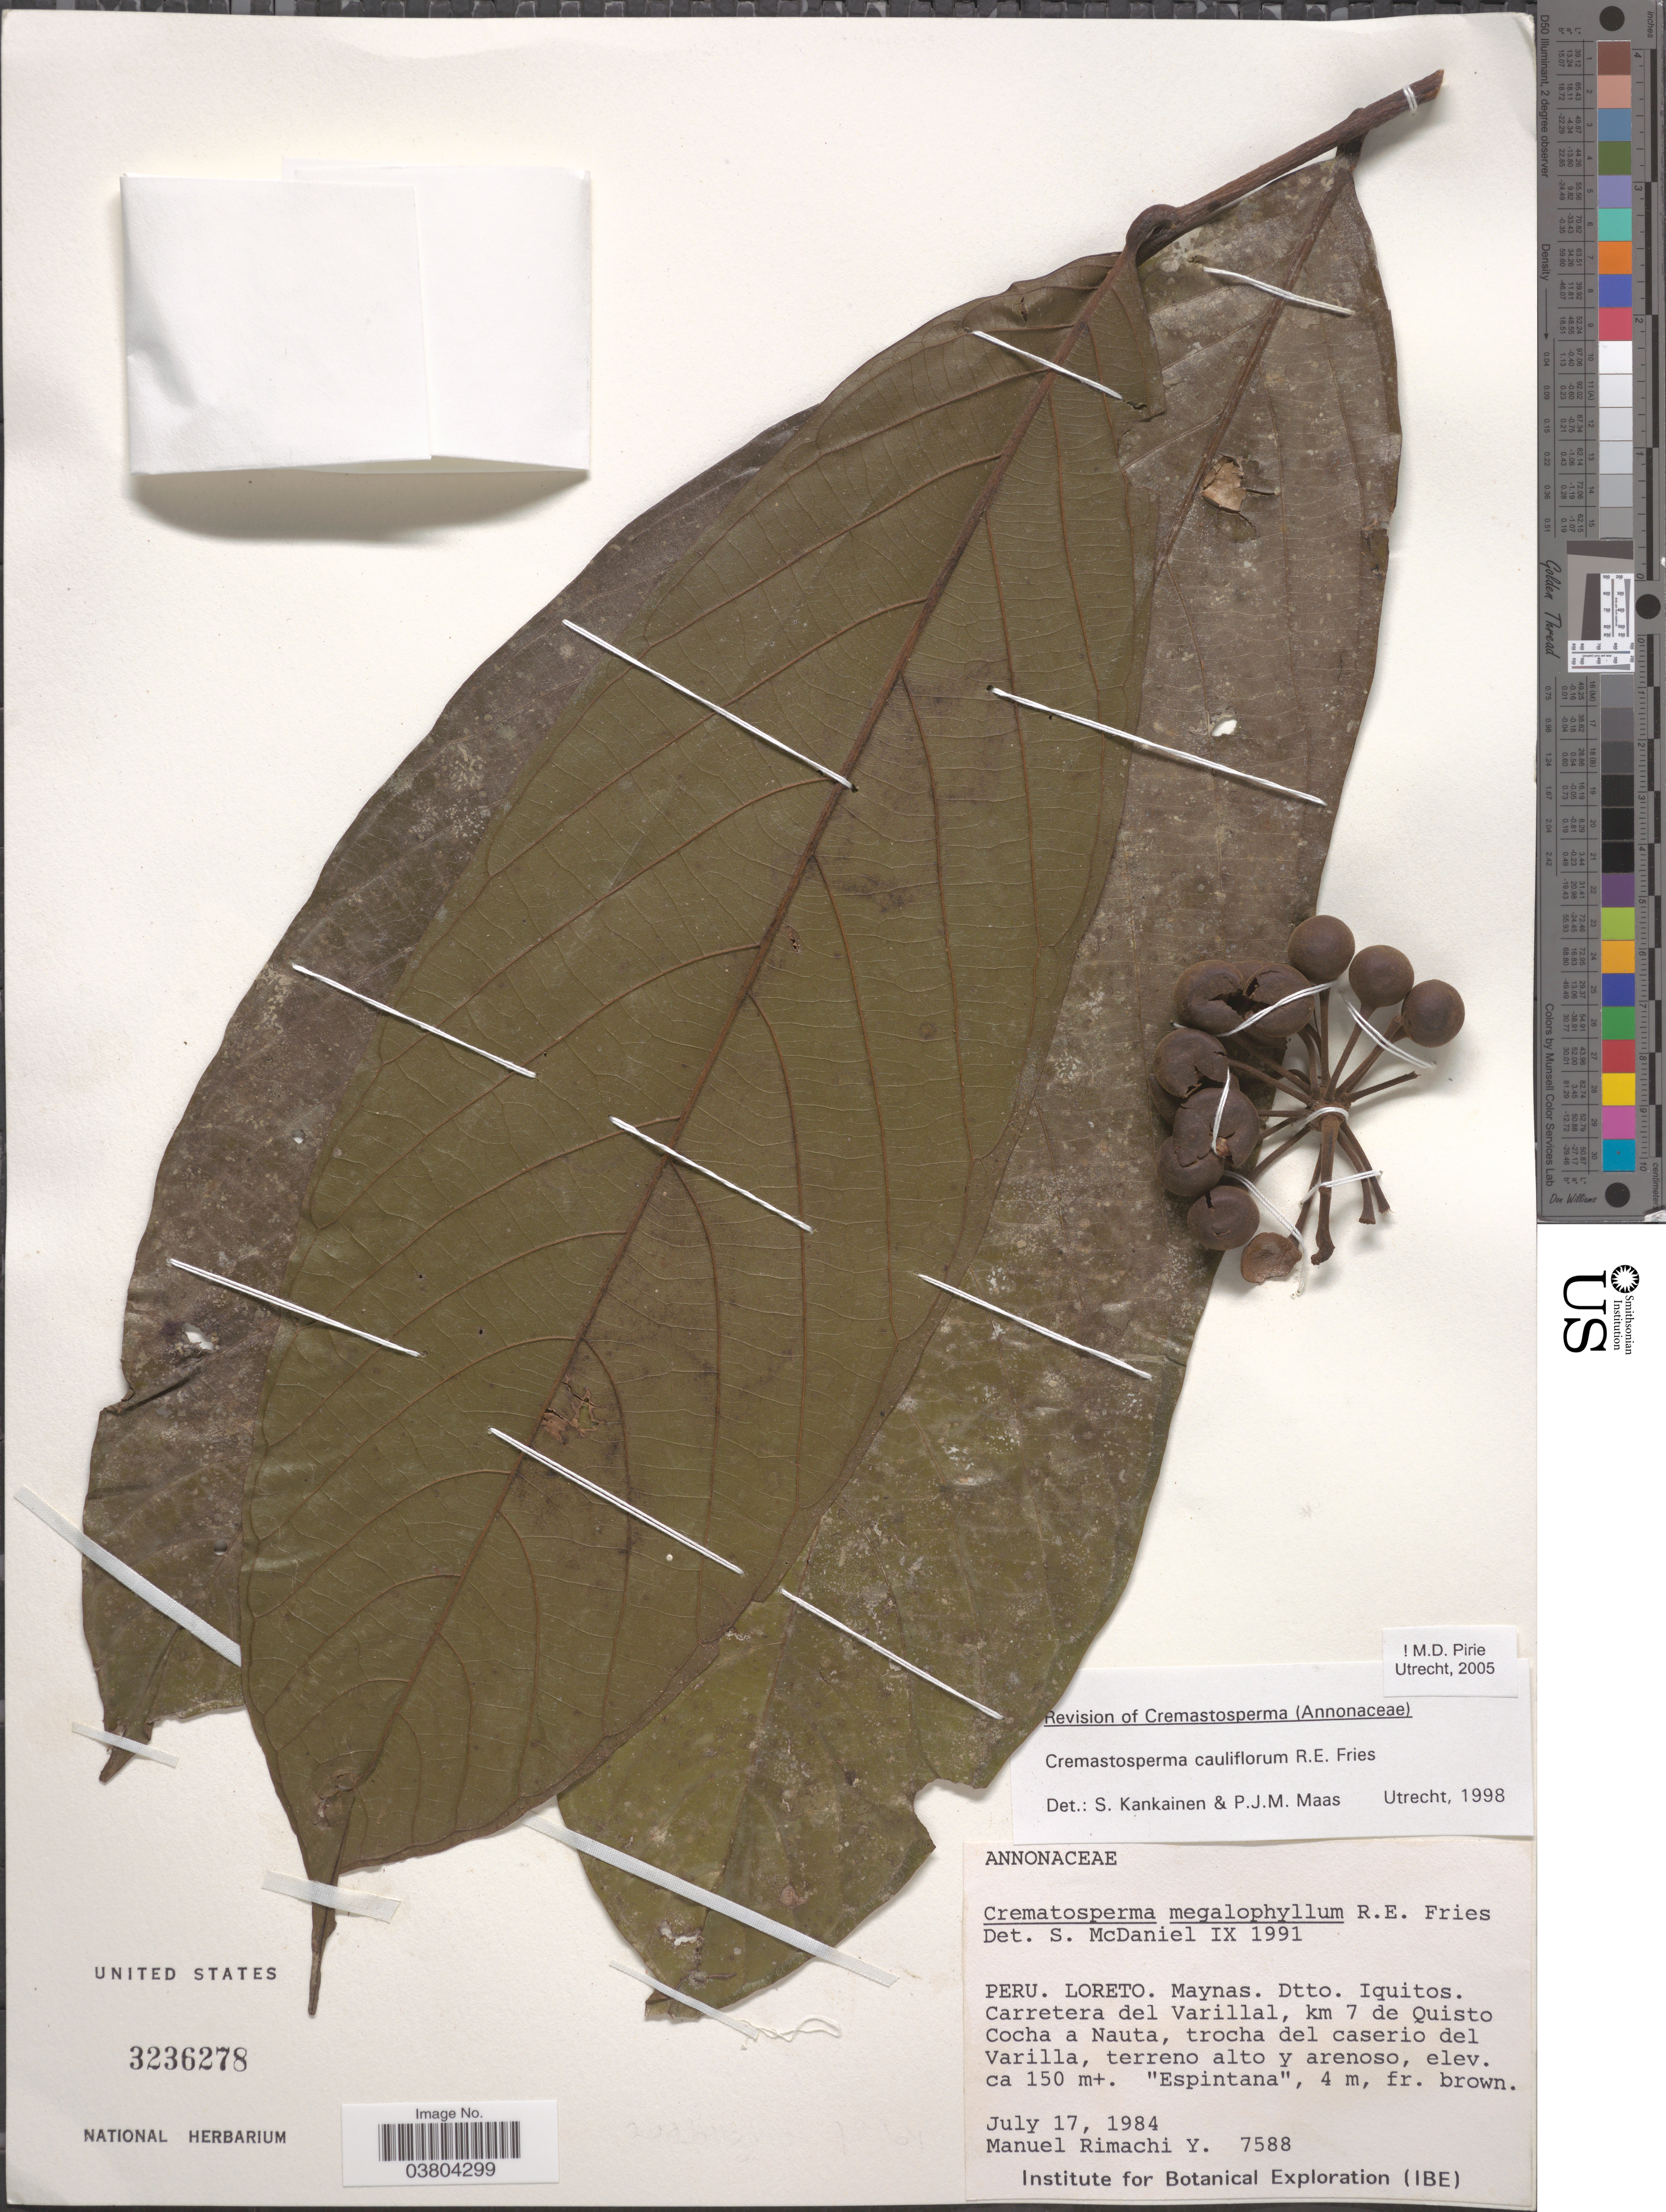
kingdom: Plantae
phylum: Tracheophyta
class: Magnoliopsida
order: Magnoliales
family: Annonaceae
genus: Cremastosperma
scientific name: Cremastosperma cauliflorum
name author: R.E. Fr.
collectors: M. Rimachi Y.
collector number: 7588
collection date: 1984-07-17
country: Peru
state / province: Loreto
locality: Maynas. Dtto. Iquitos. Carretera del Varillal, km 7 de Quisto Cocha a Nauta, trocha del caserio del Varilla.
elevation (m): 150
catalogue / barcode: US 3236278